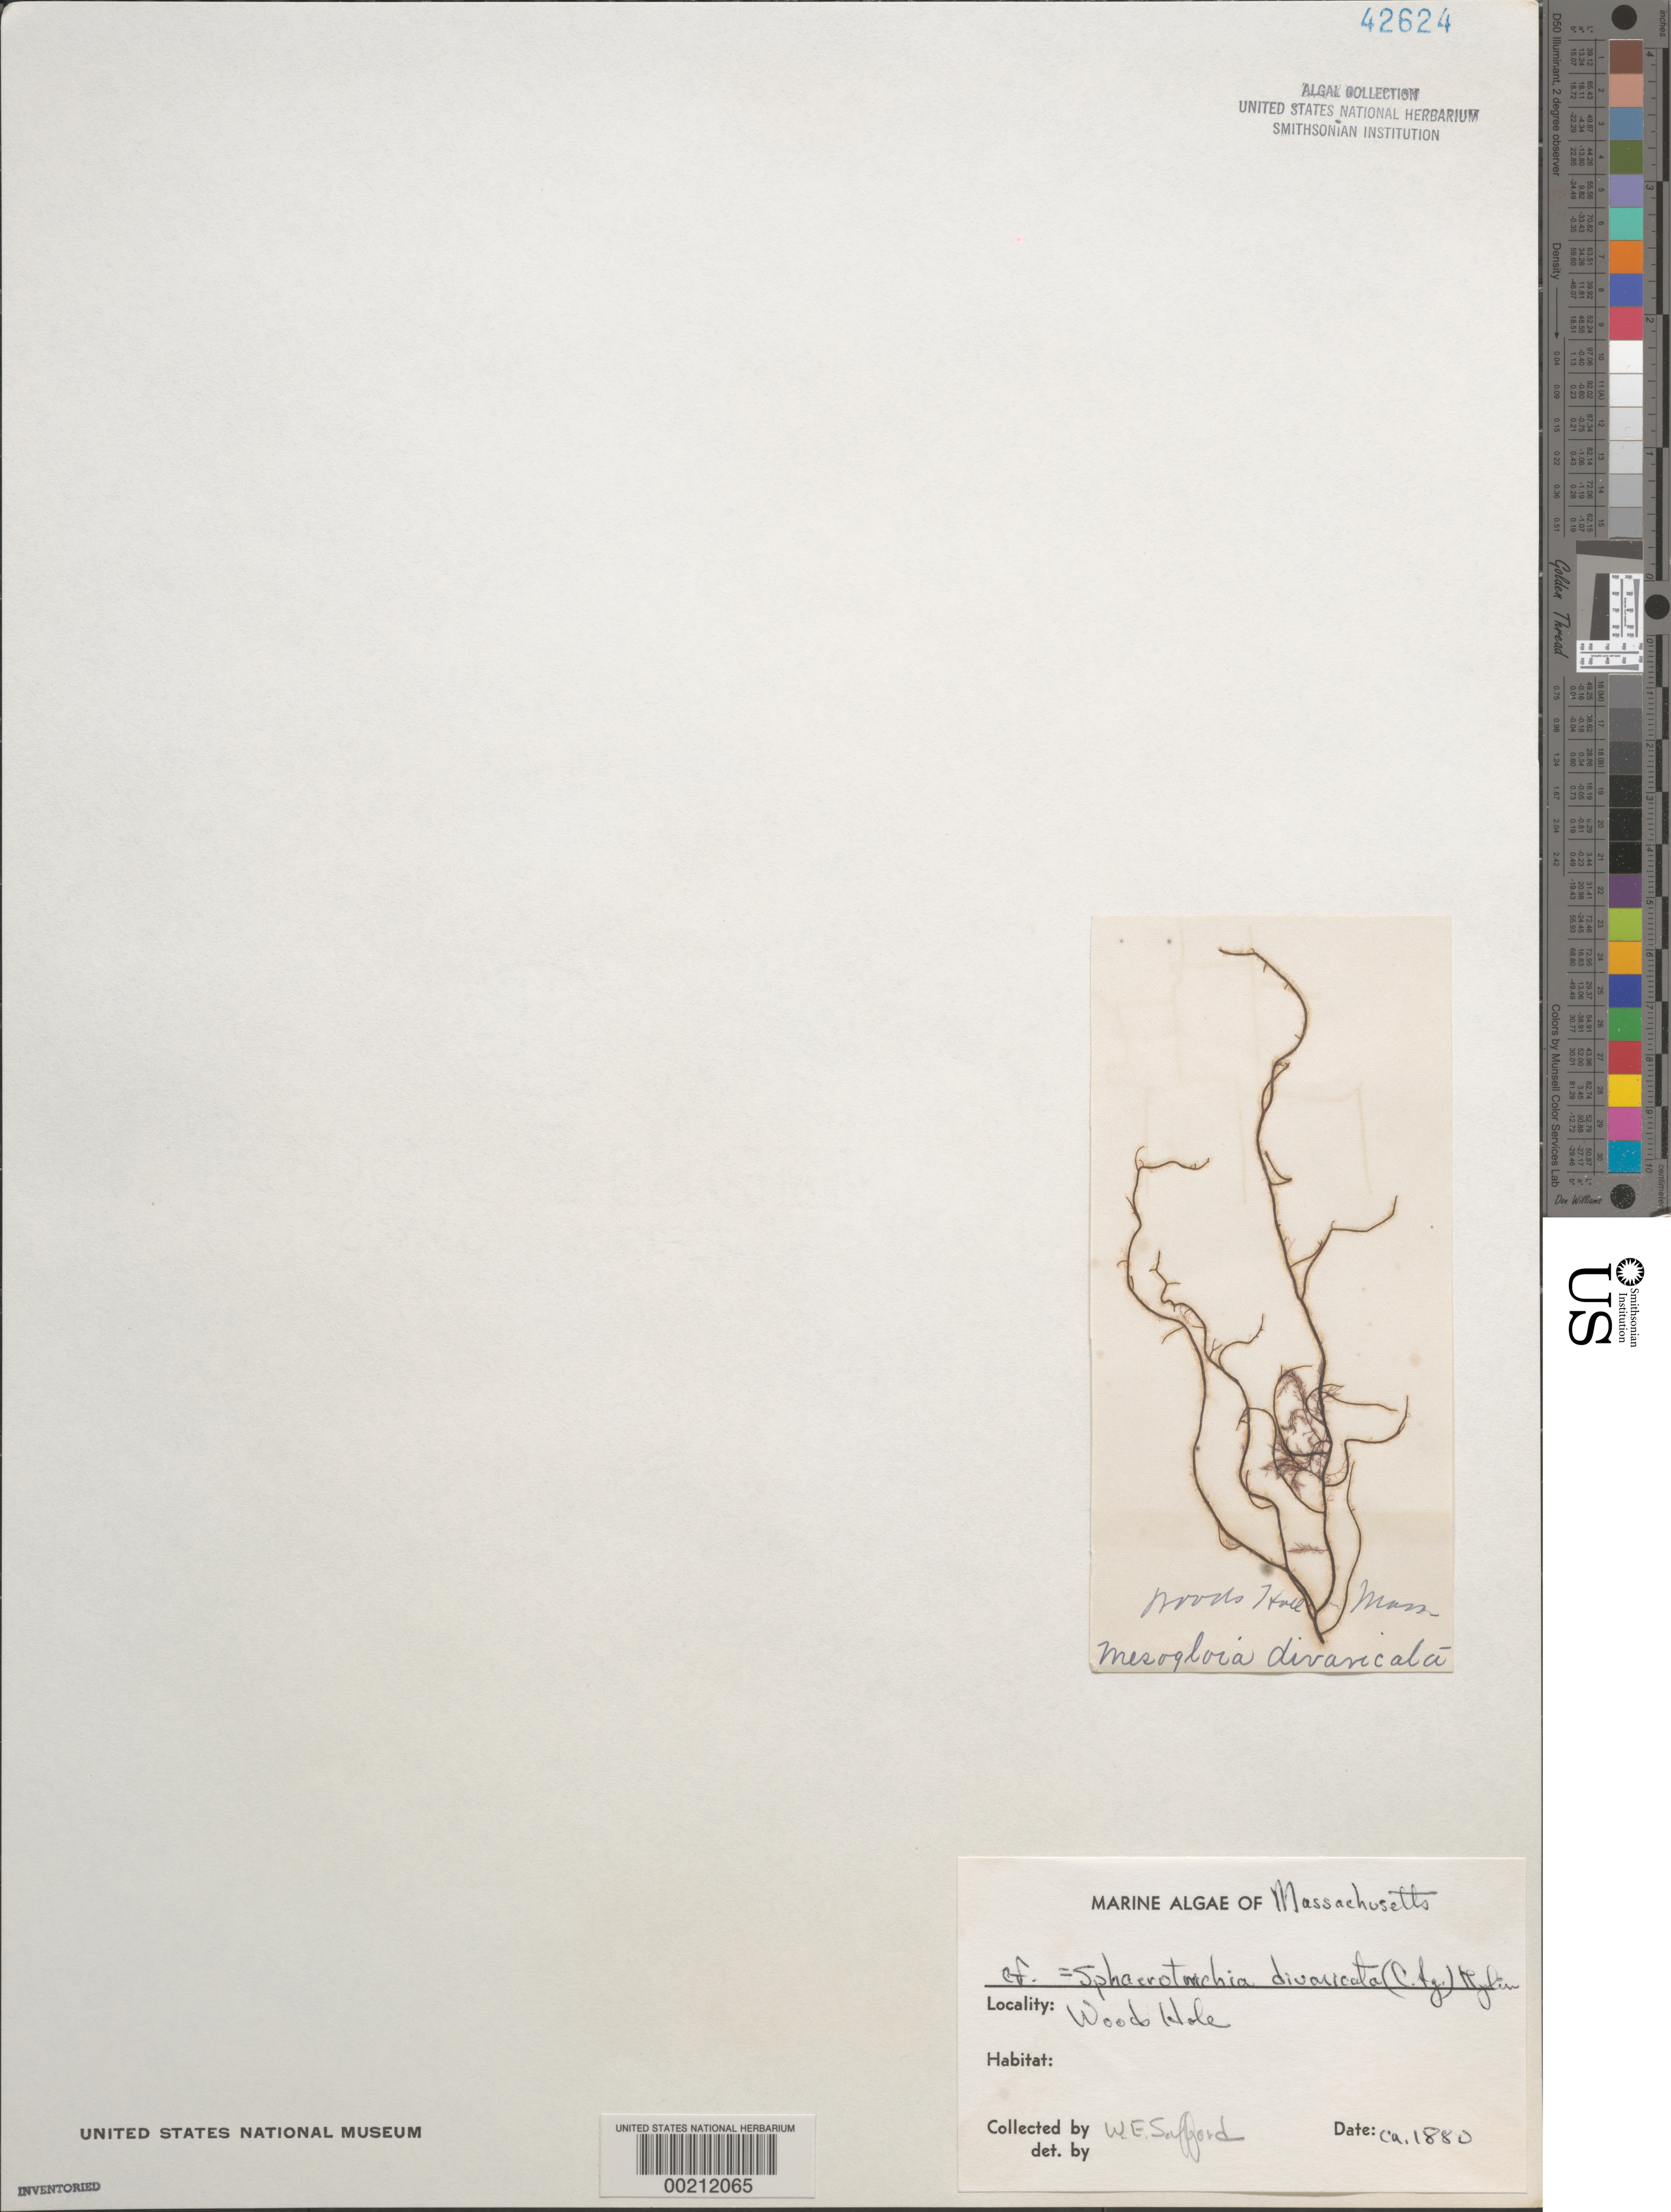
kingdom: Chromista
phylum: Ochrophyta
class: Phaeophyceae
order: Ectocarpales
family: Chordariaceae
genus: Sphaerotrichia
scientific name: Sphaerotrichia divaricata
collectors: W. E. Safford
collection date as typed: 1880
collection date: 1880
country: United States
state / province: Massachusetts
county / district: Barnstable County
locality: Woods Hole, Cape Cod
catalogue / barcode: US 42624